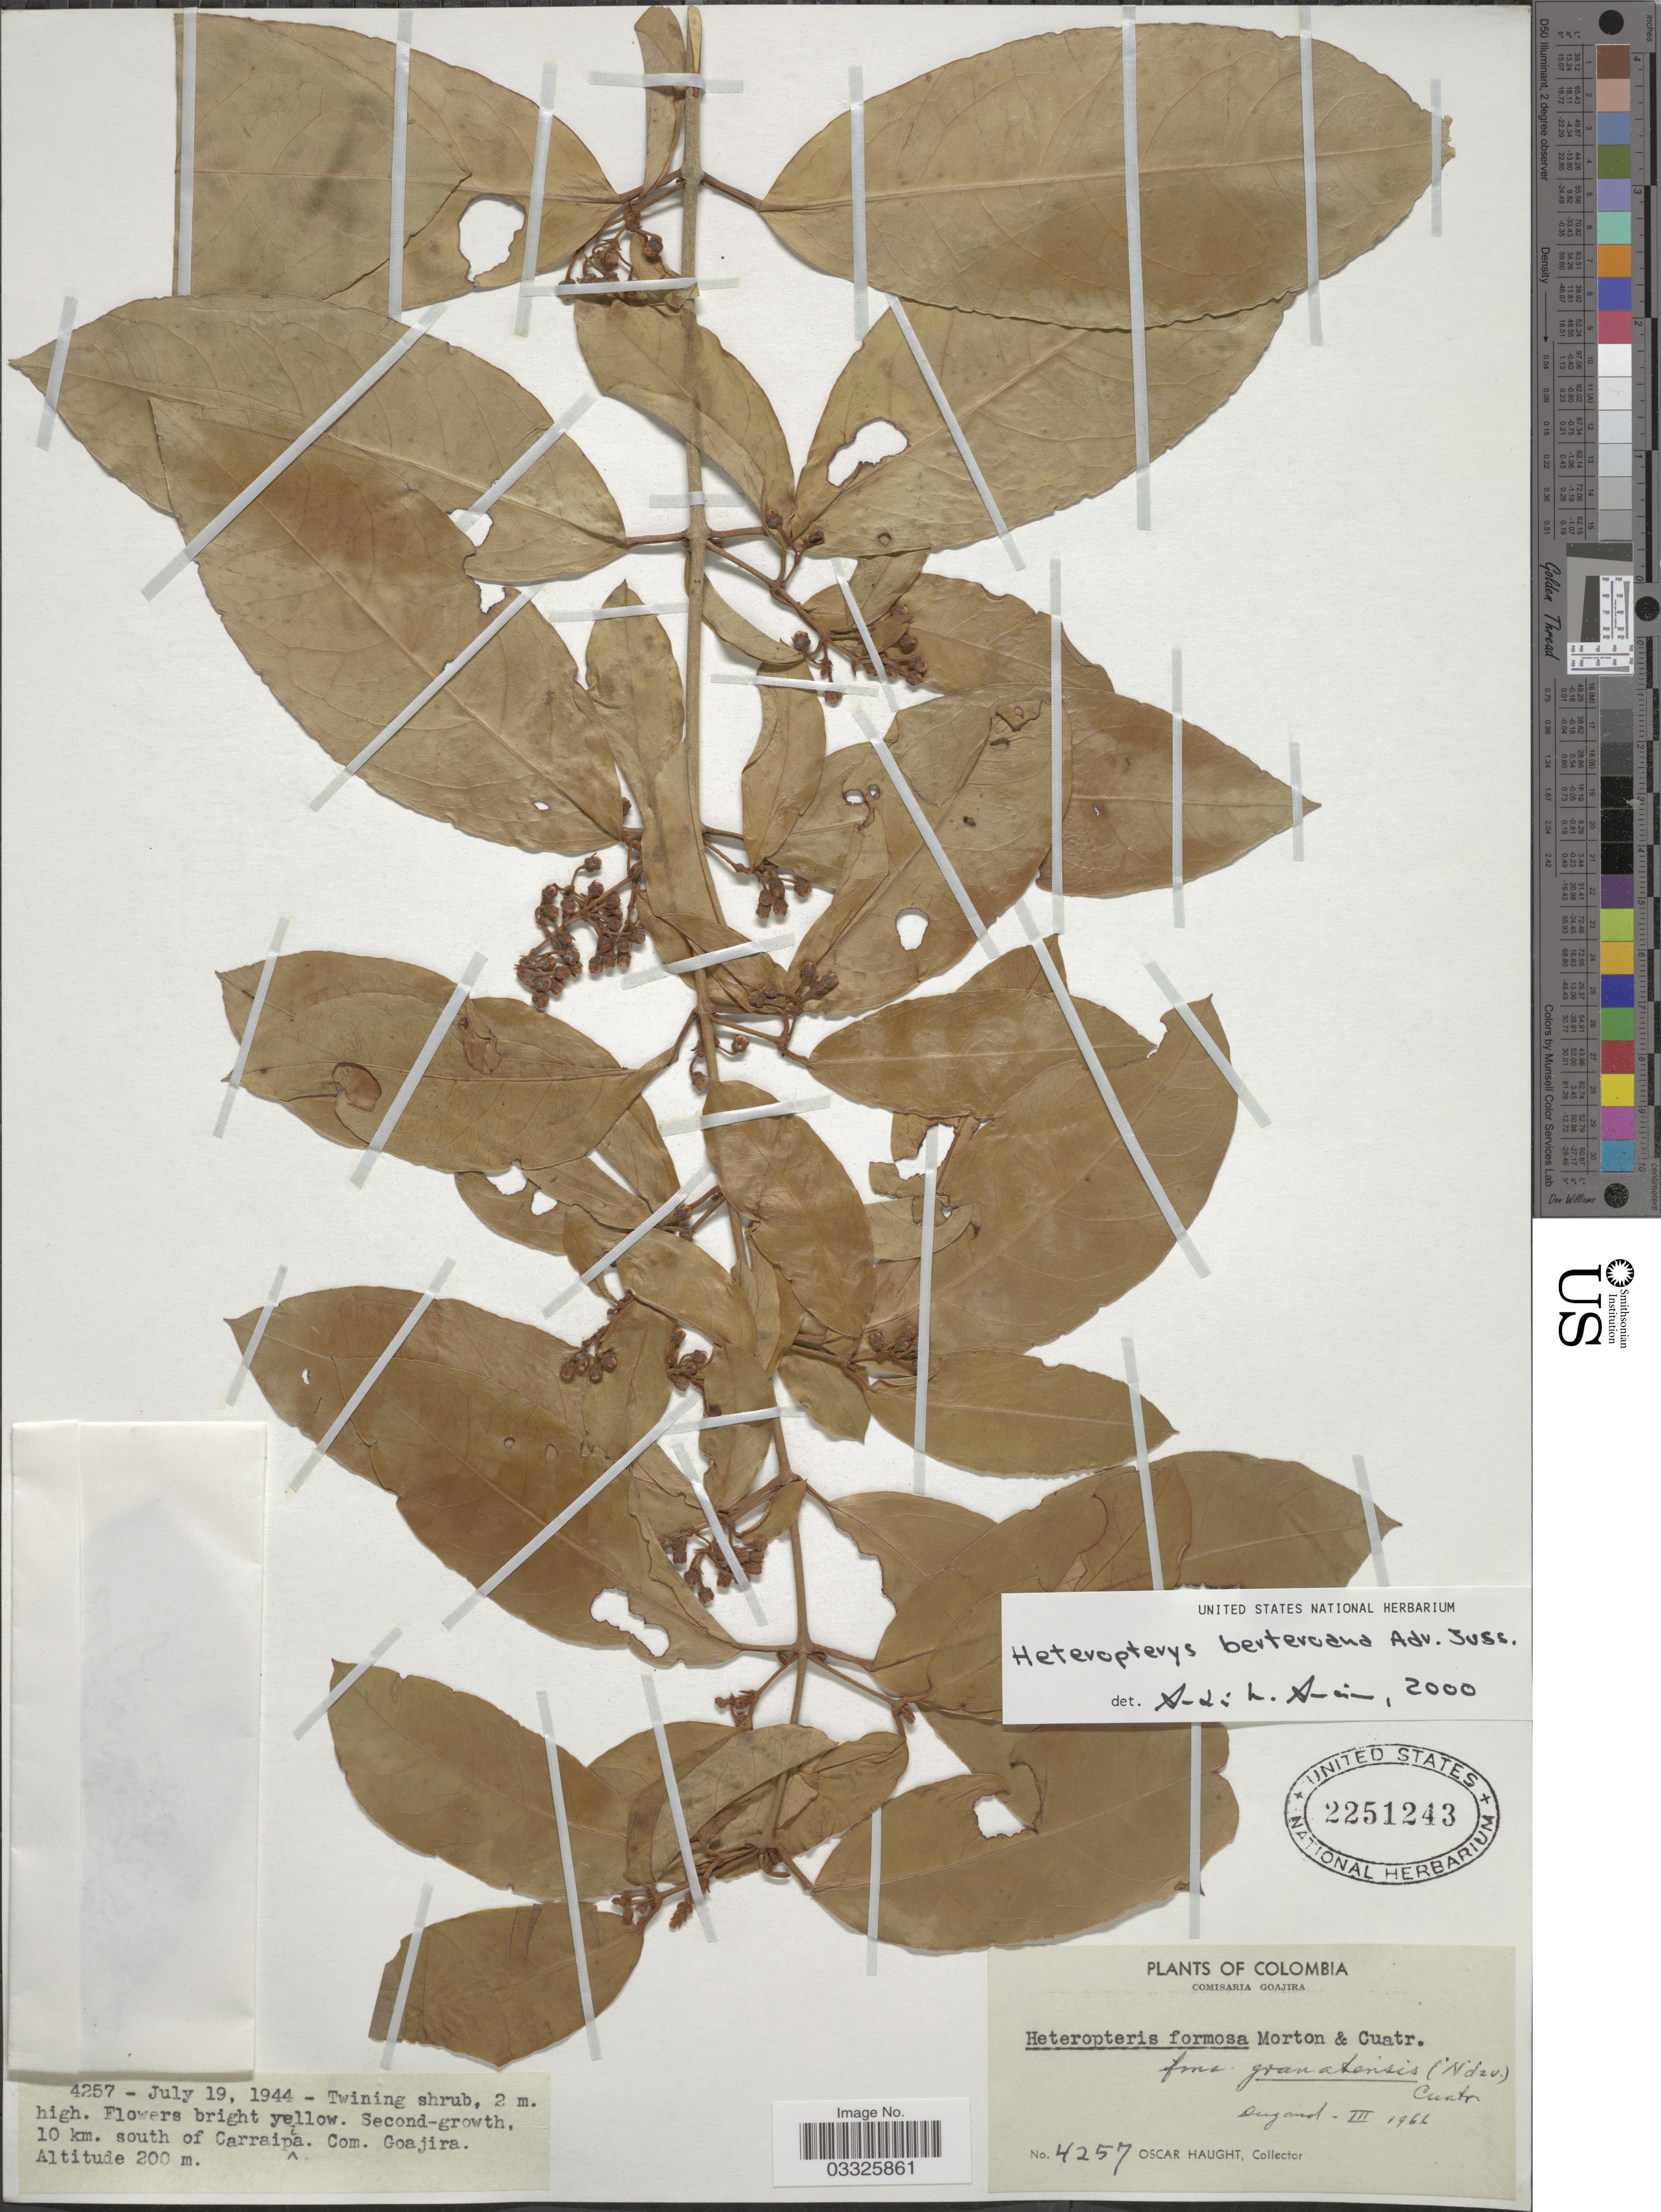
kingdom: Plantae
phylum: Tracheophyta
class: Magnoliopsida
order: Malpighiales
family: Malpighiaceae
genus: Heteropterys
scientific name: Heteropterys berteroana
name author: A. Juss.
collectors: O. L. Haught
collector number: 4257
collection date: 1944-07-19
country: Colombia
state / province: La Guajira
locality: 10 km. south of Carraipa. Com. Goajira.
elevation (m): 200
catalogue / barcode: US 2251243